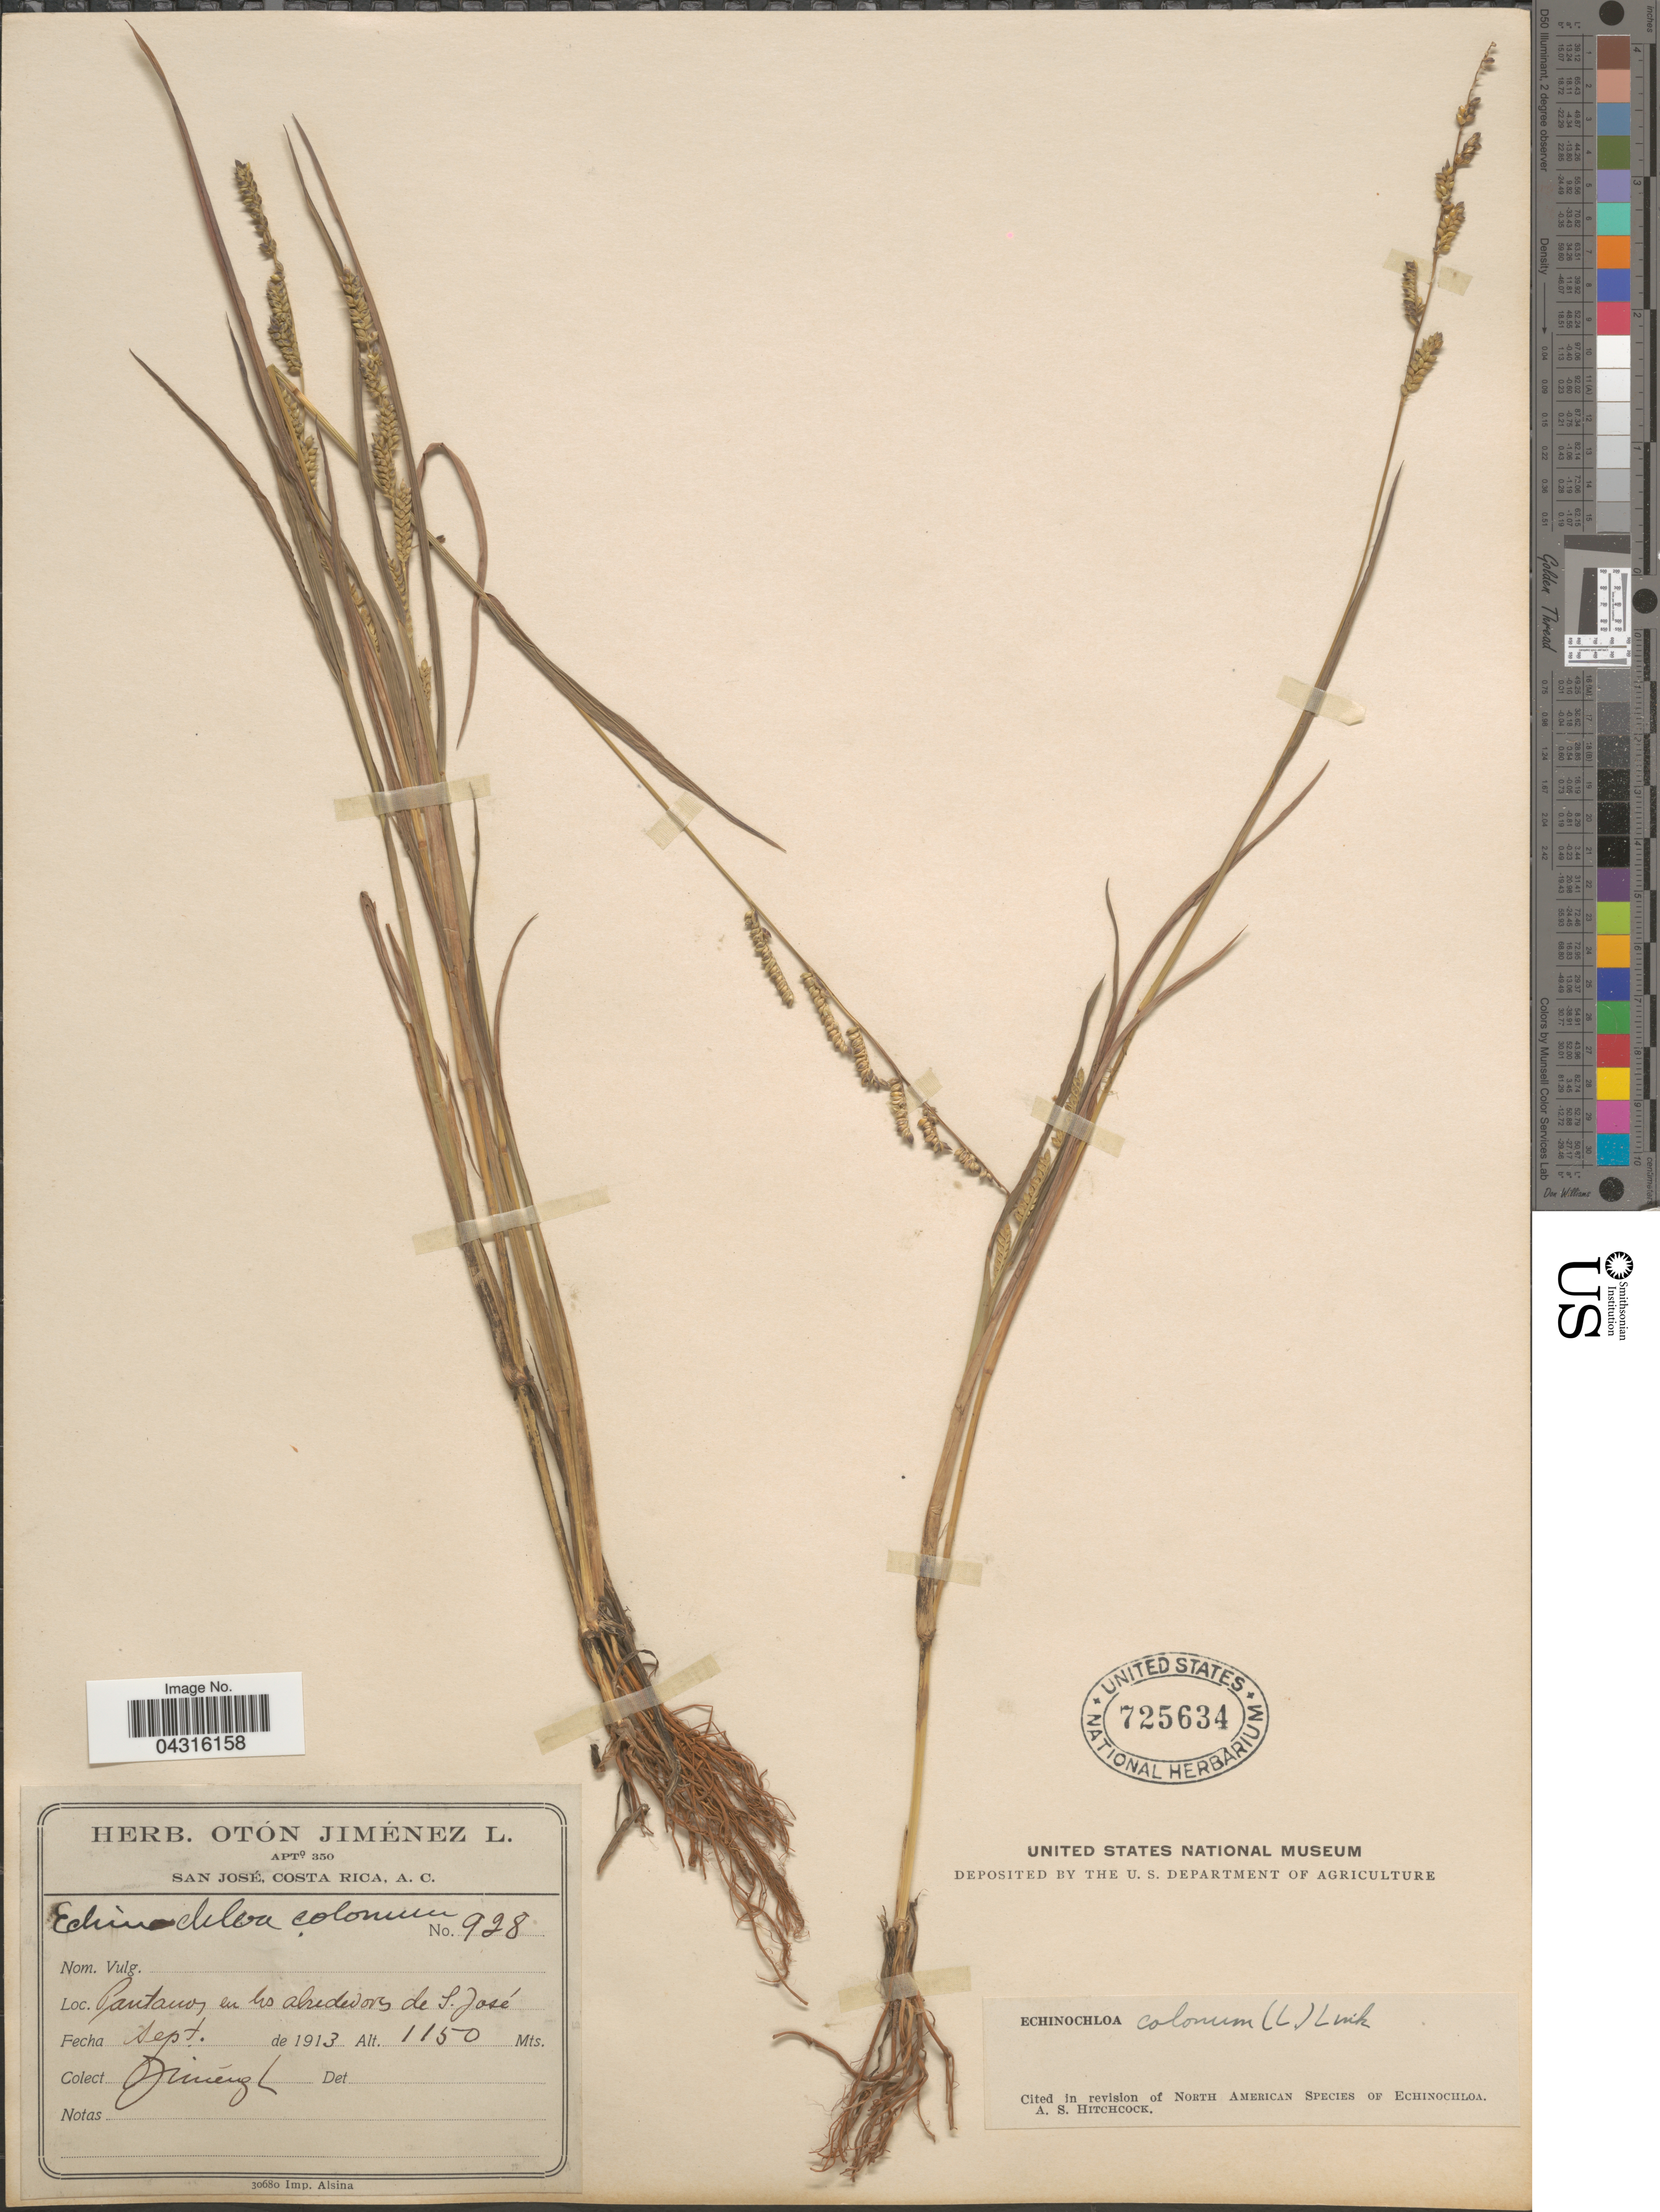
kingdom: Plantae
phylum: Tracheophyta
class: Liliopsida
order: Poales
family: Poaceae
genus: Echinochloa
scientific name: Echinochloa colona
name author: (L.) Link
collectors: O. Jiménez L.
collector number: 928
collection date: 1913-09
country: Costa Rica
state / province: San José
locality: Pantanos en las alrededores de S. José.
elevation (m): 1150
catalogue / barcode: US 725634